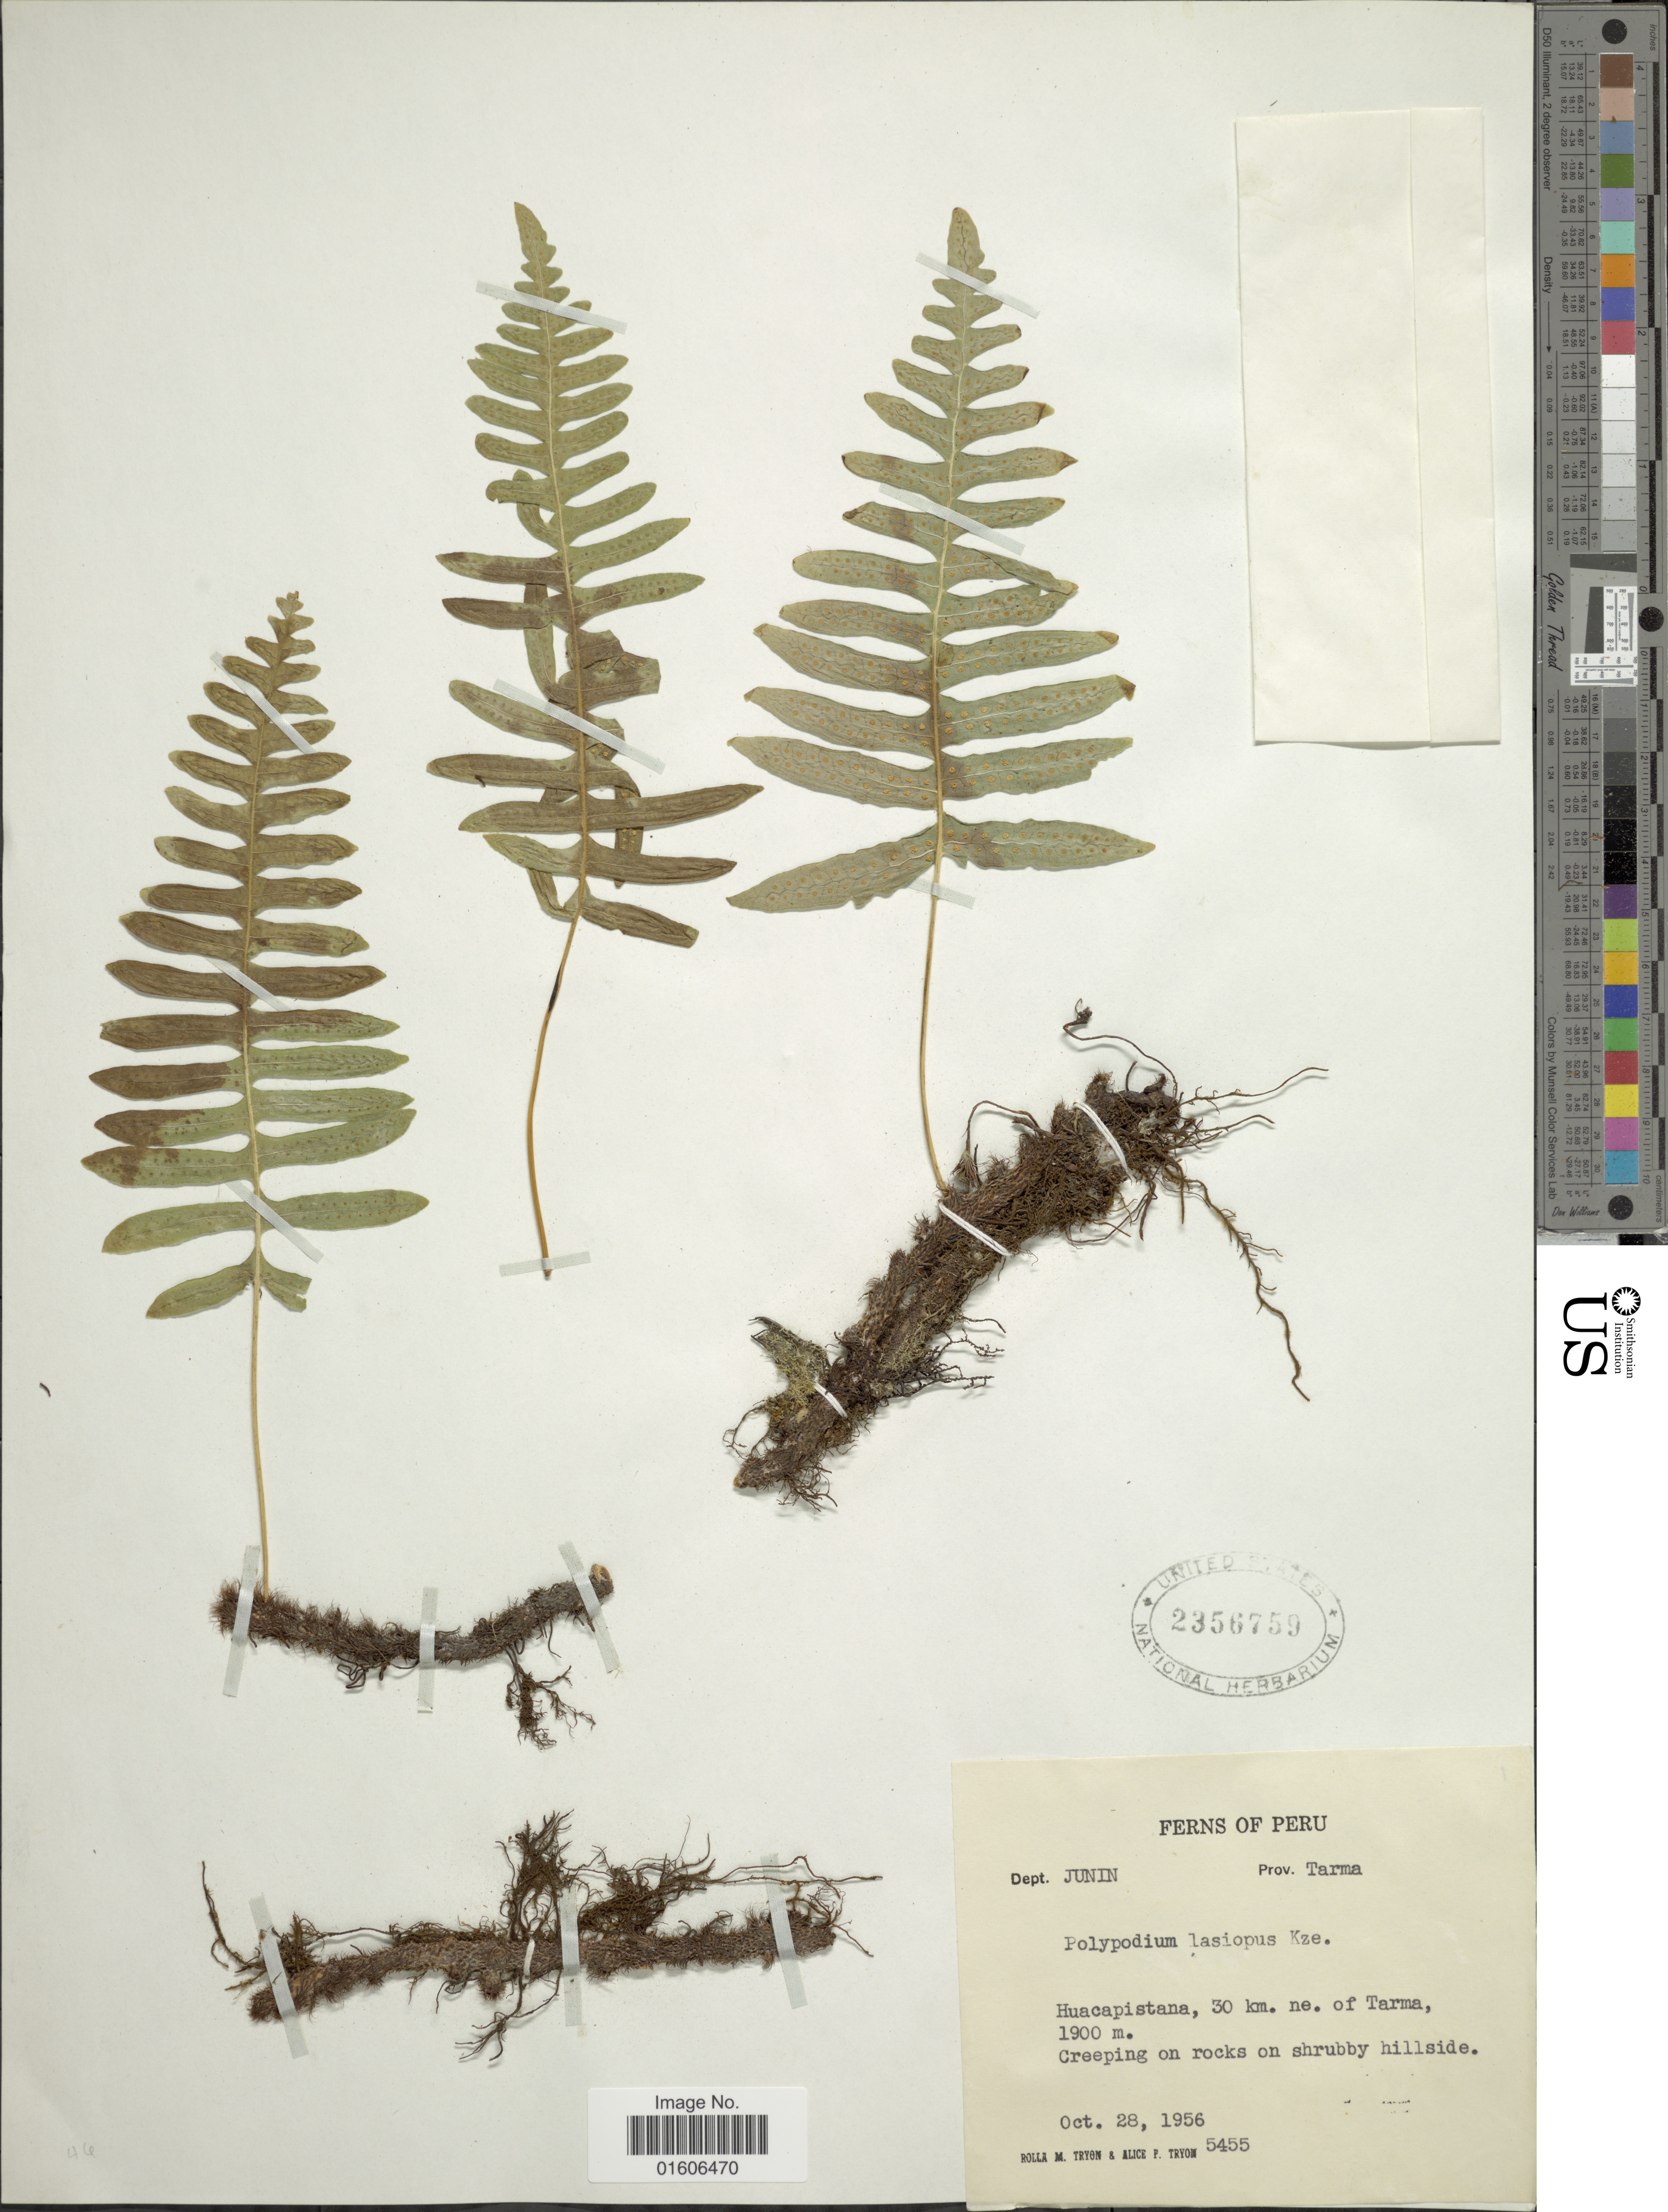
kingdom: Plantae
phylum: Tracheophyta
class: Polypodiopsida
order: Polypodiales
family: Polypodiaceae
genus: Serpocaulon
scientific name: Serpocaulon lasiopus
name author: (Klotzsch) A.R. Sm.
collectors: R. M. Tryon & A. F. Tryon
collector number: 5455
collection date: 1956-10-28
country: Peru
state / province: Junín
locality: Dept. Junin. Prov. Tarma. Huacapistana, 30 km. ne. of Tarma.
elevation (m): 1900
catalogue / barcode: US 2356759